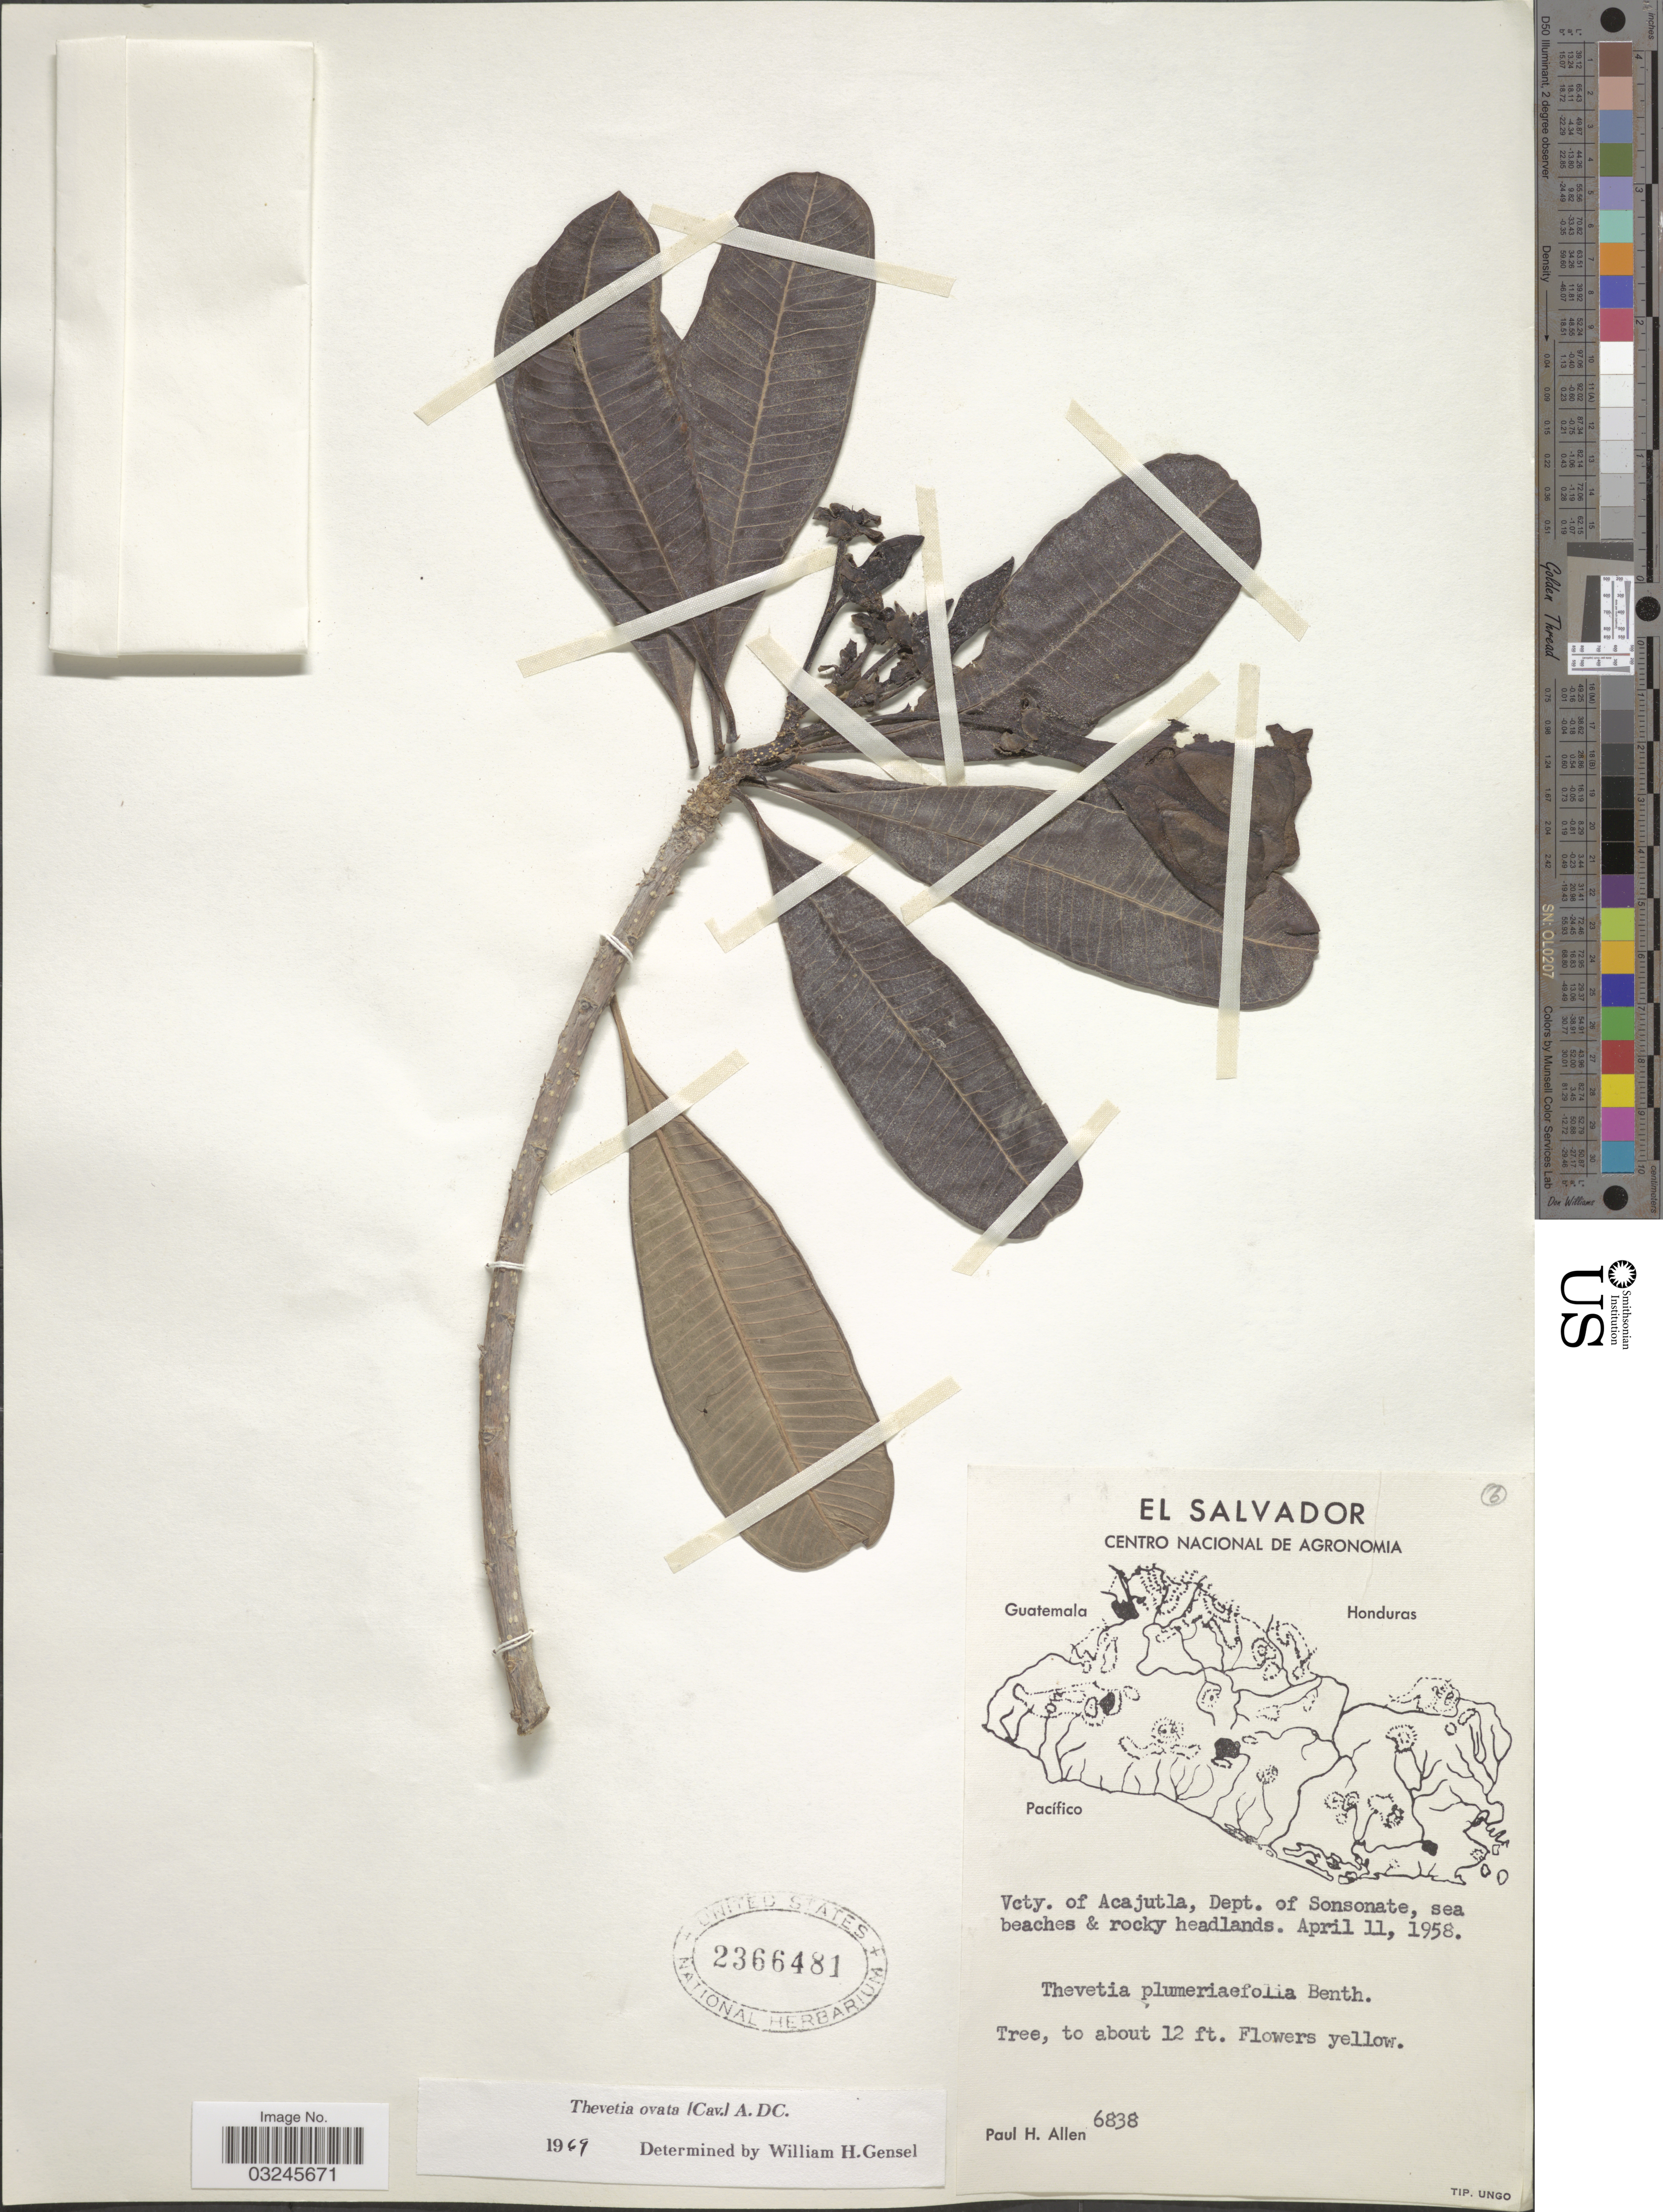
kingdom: Plantae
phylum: Tracheophyta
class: Magnoliopsida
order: Gentianales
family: Apocynaceae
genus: Thevetia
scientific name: Thevetia ovata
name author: (Cav.) A. DC.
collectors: P. H. Allen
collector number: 6838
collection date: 1958-04-11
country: El Salvador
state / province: Sonsonate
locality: Vcty. of Acajutla, Dept. of Sonsonate, sea beaches & rocky headlands.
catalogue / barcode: US 2366481